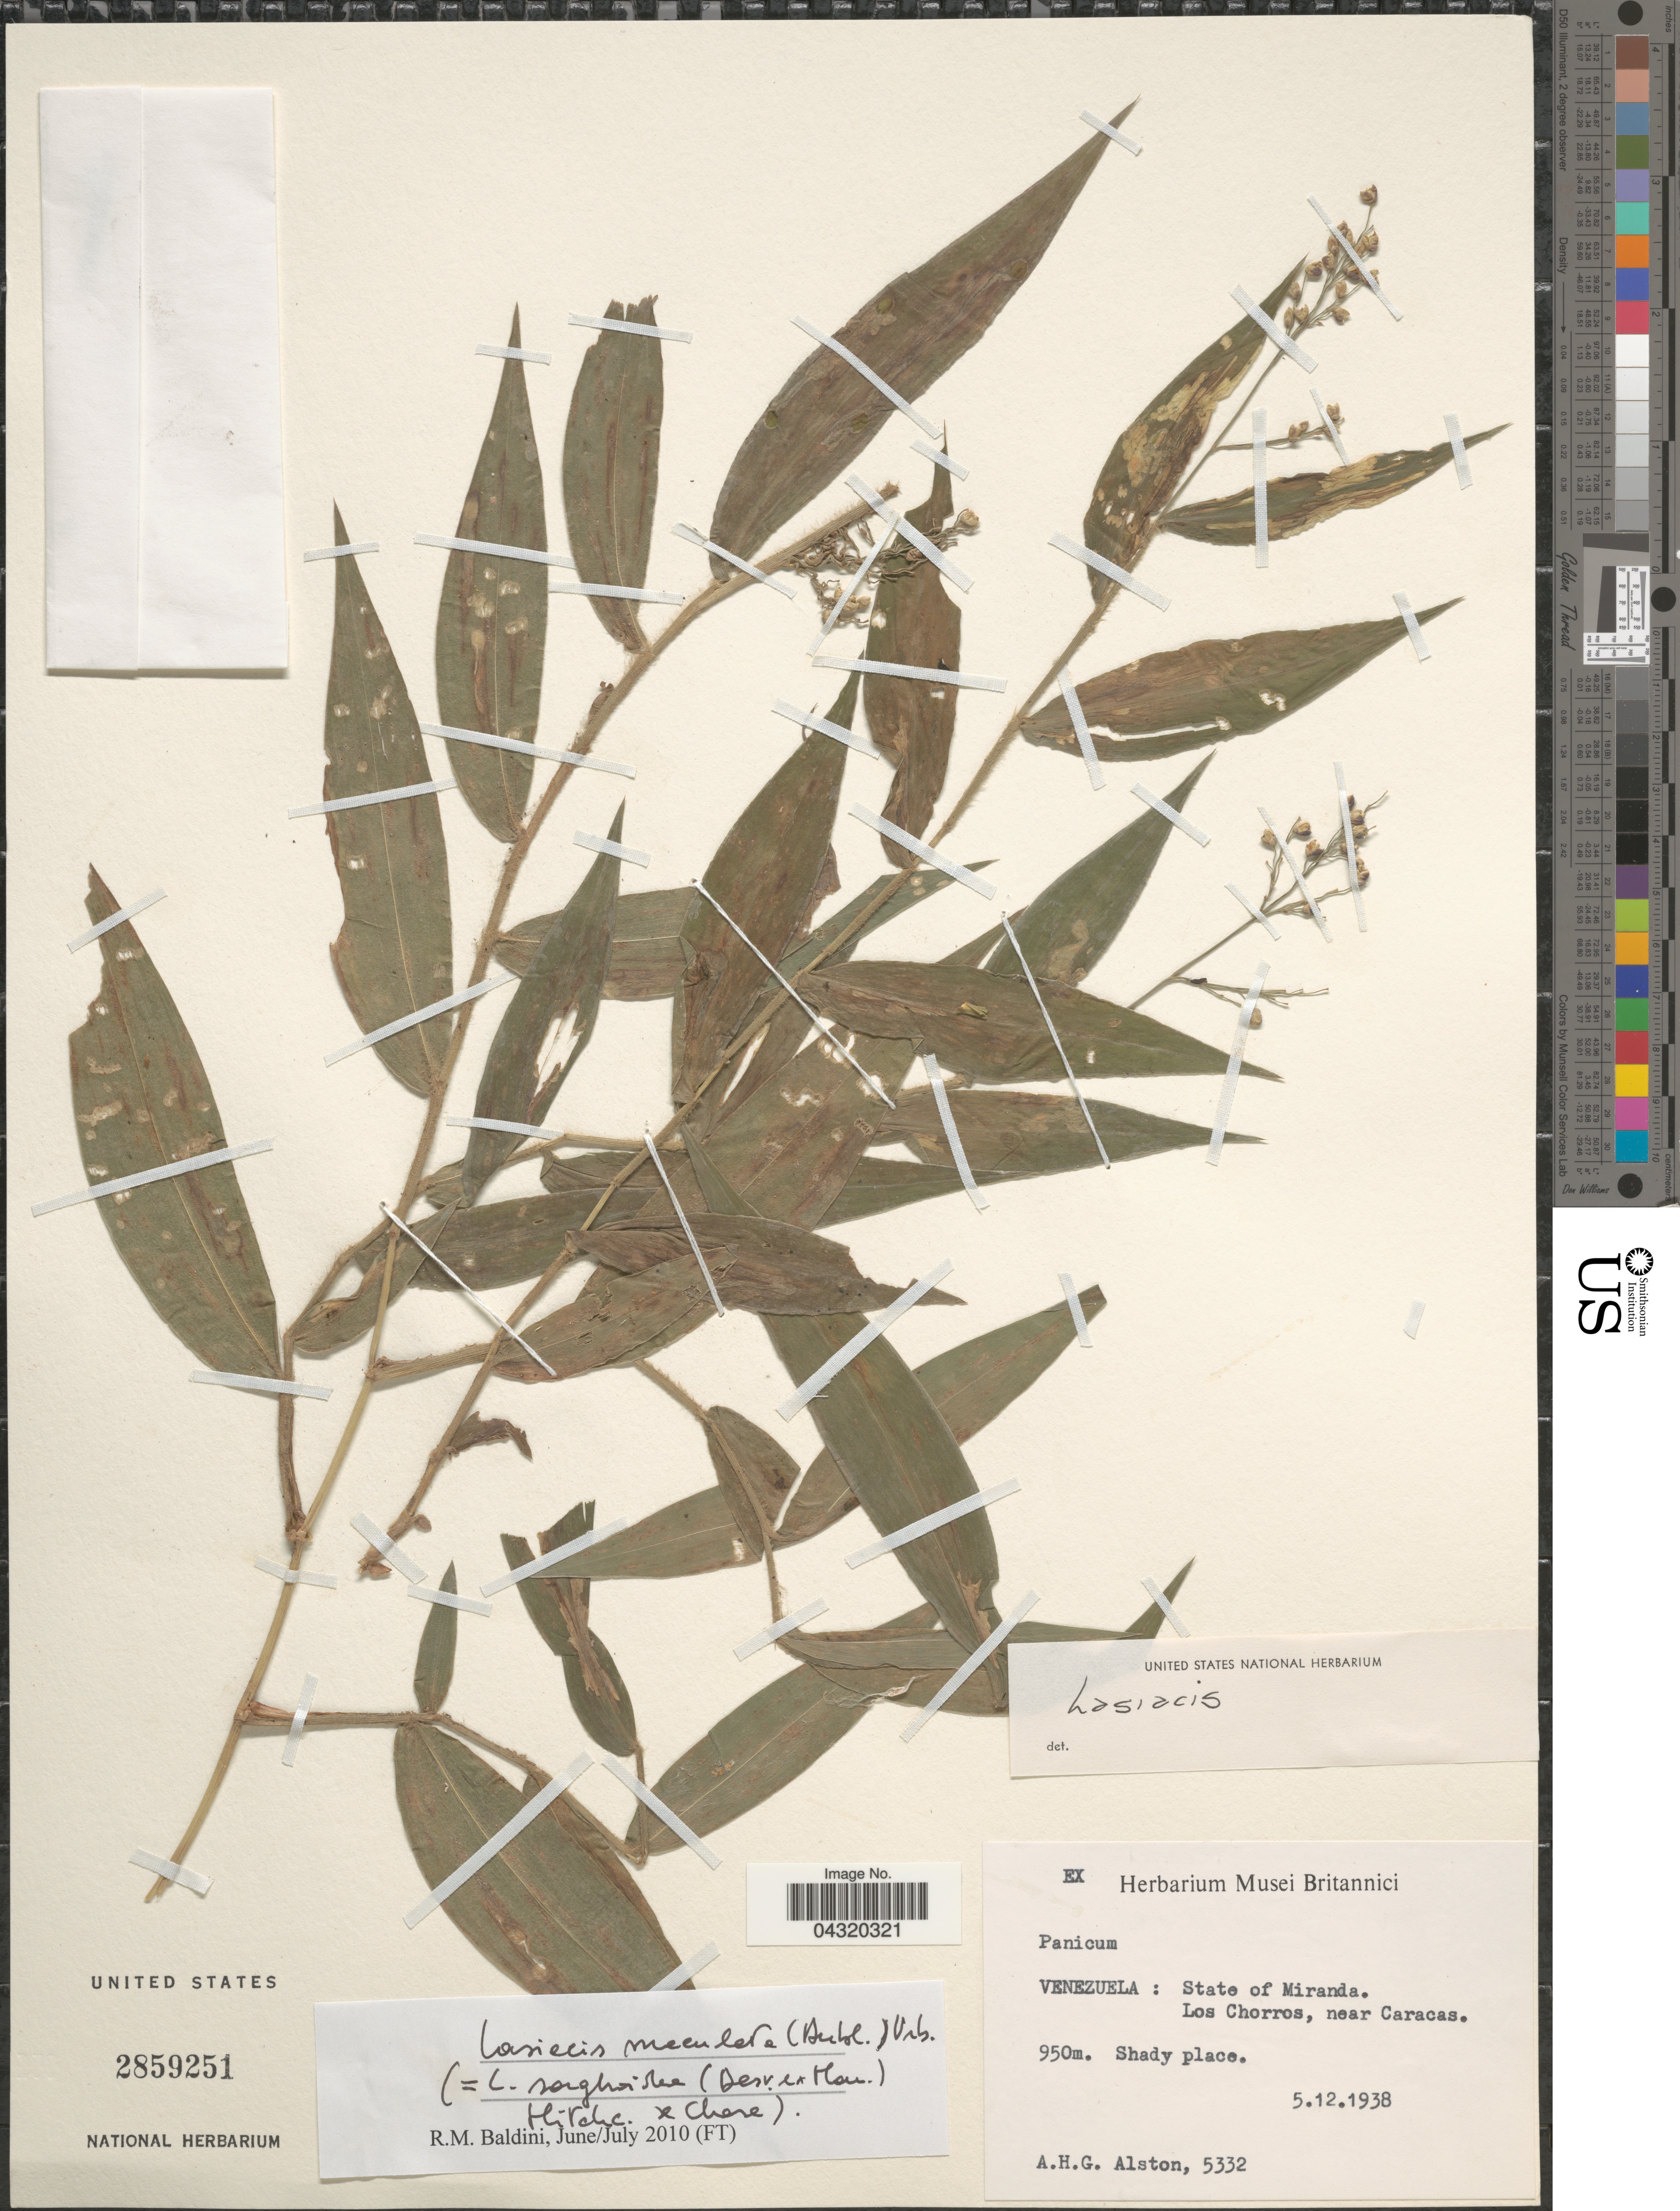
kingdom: Plantae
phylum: Tracheophyta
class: Liliopsida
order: Poales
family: Poaceae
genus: Lasiacis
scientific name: Lasiacis sorghoidea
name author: (Desv. ex Ham.) Hitchc. & Chase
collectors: A. H. Alston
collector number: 5332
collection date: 1938-12-05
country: Venezuela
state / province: Miranda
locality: Los Chorros, near Caracas.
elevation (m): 950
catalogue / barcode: US 2859251